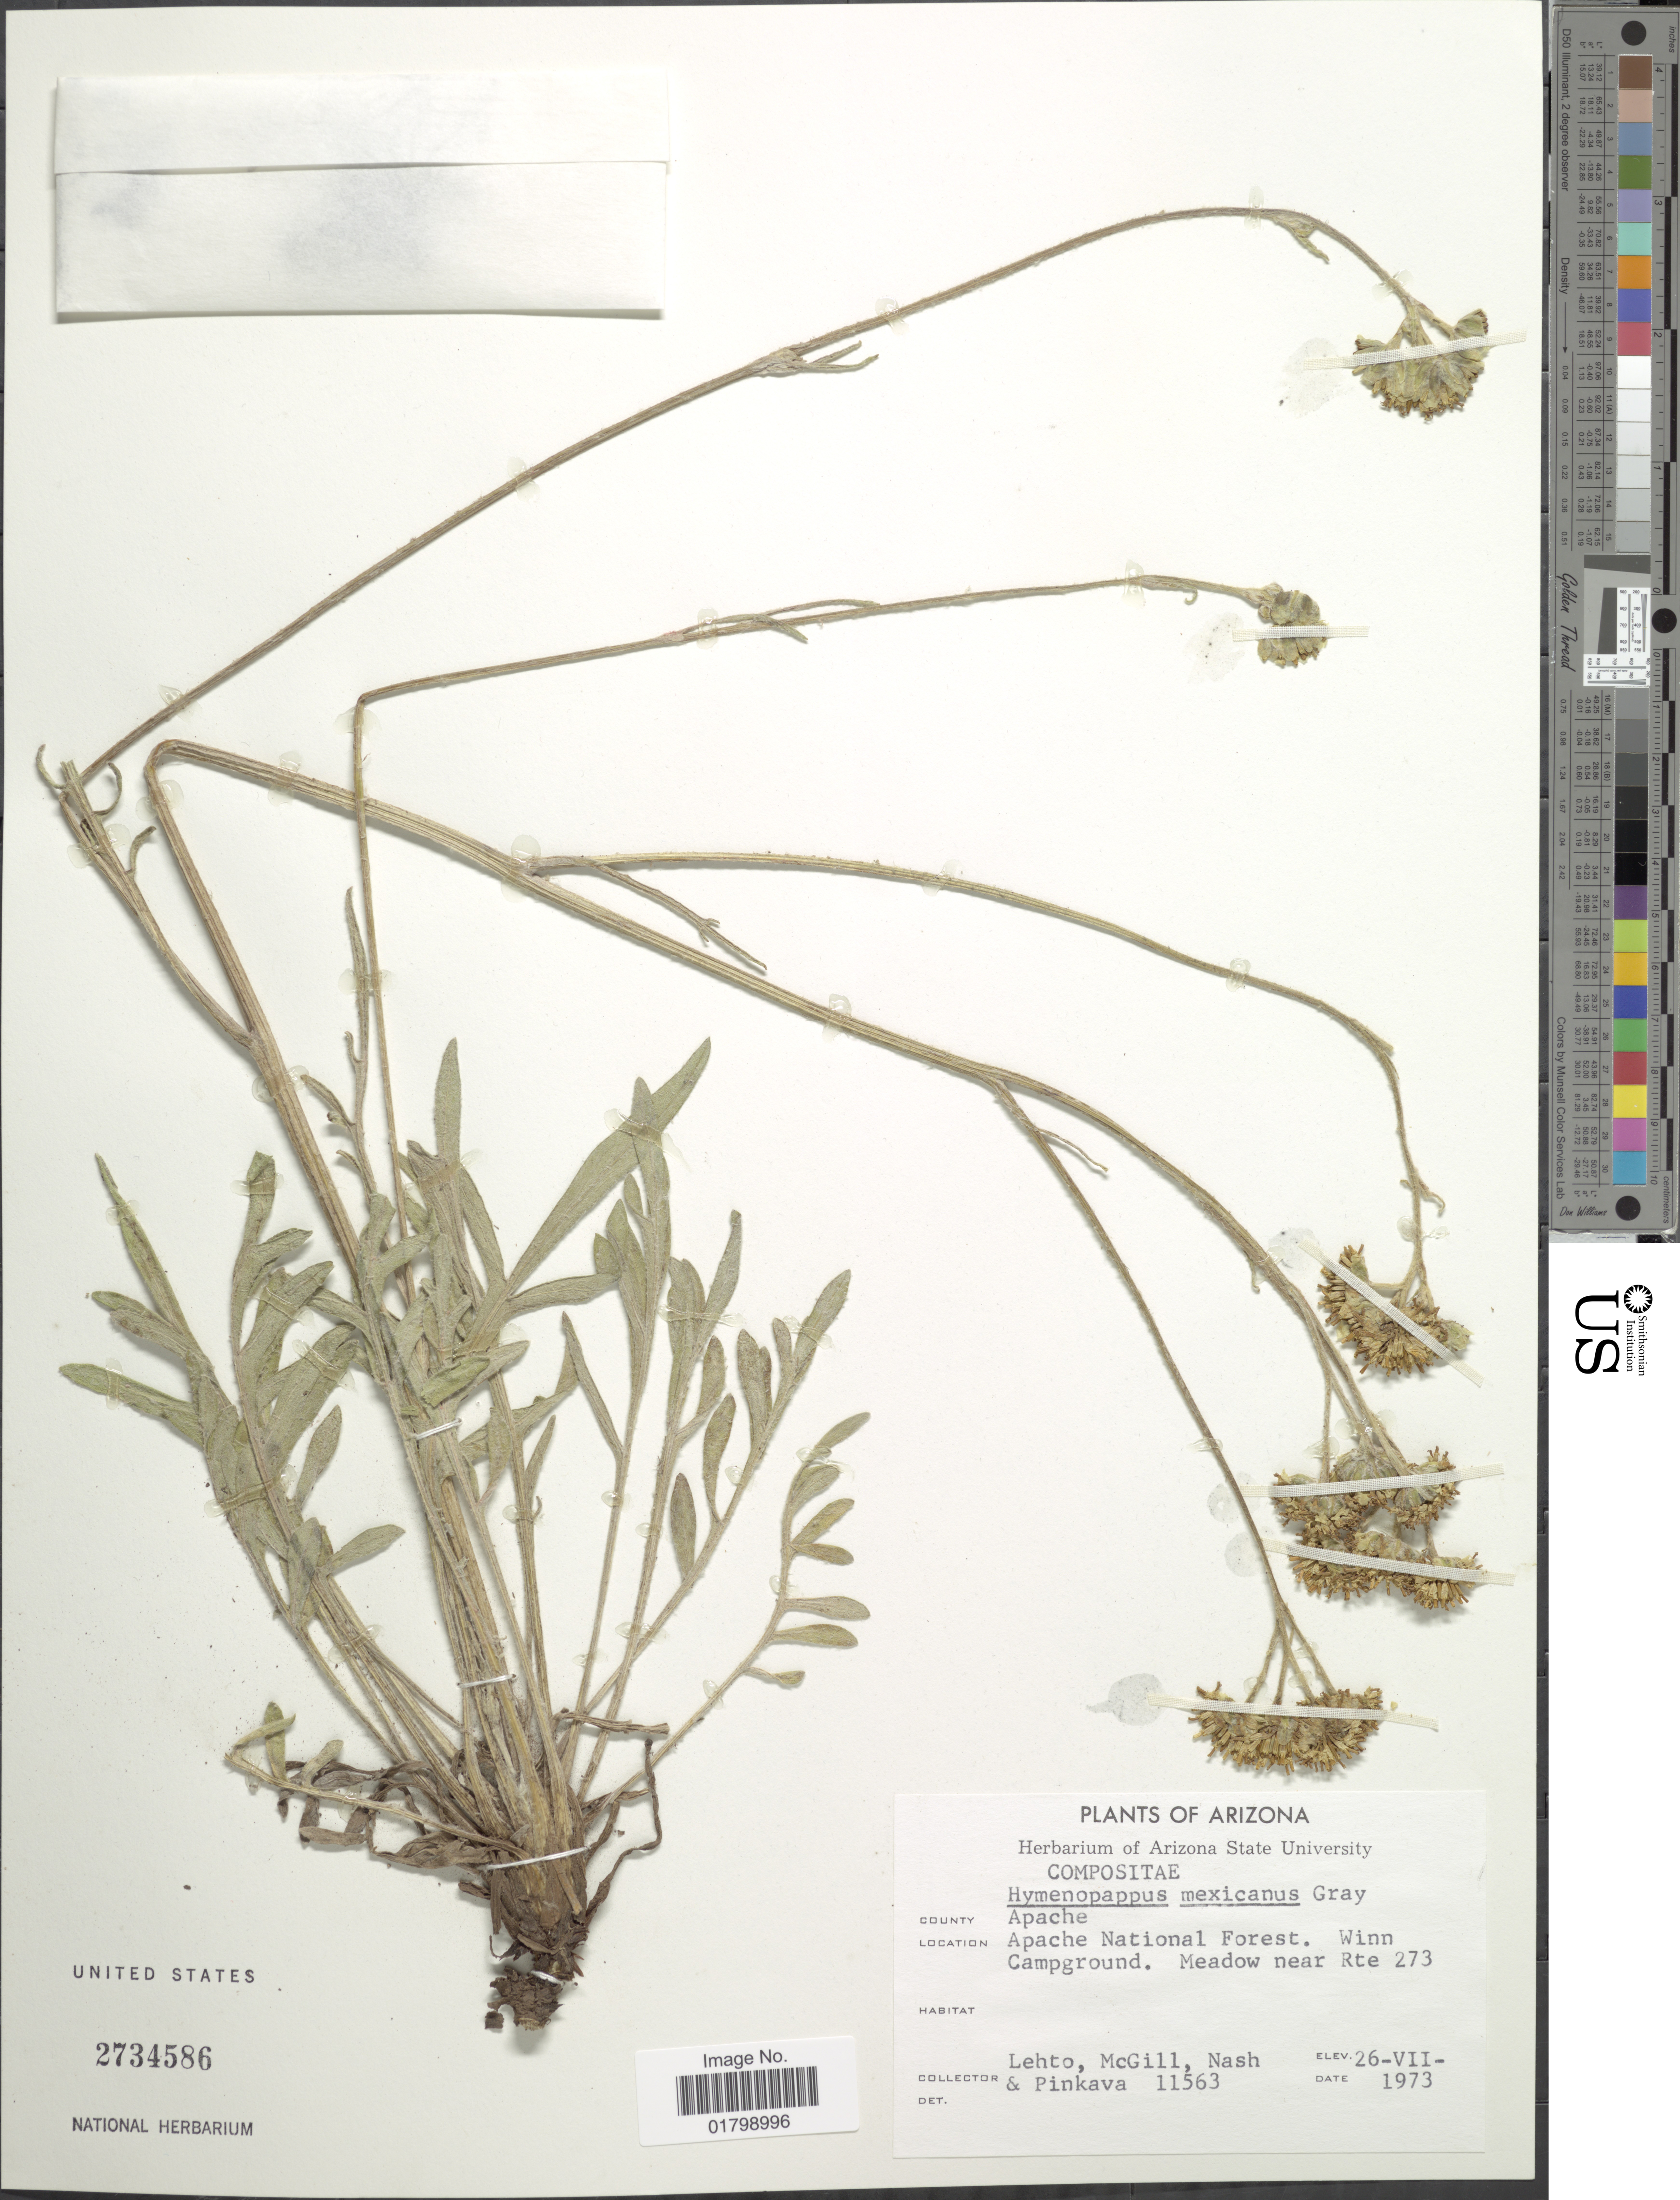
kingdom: Plantae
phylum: Tracheophyta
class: Magnoliopsida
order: Asterales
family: Asteraceae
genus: Hymenopappus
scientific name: Hymenopappus mexicanus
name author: A. Gray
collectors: -. Lehto, -. McGill, -- Nash & -. Pinkava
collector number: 11563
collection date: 1973-07-26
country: United States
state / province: Arizona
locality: County Apache, Apache National Forest. Winn Campground. Meadow near Rte 273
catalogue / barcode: US 2734586